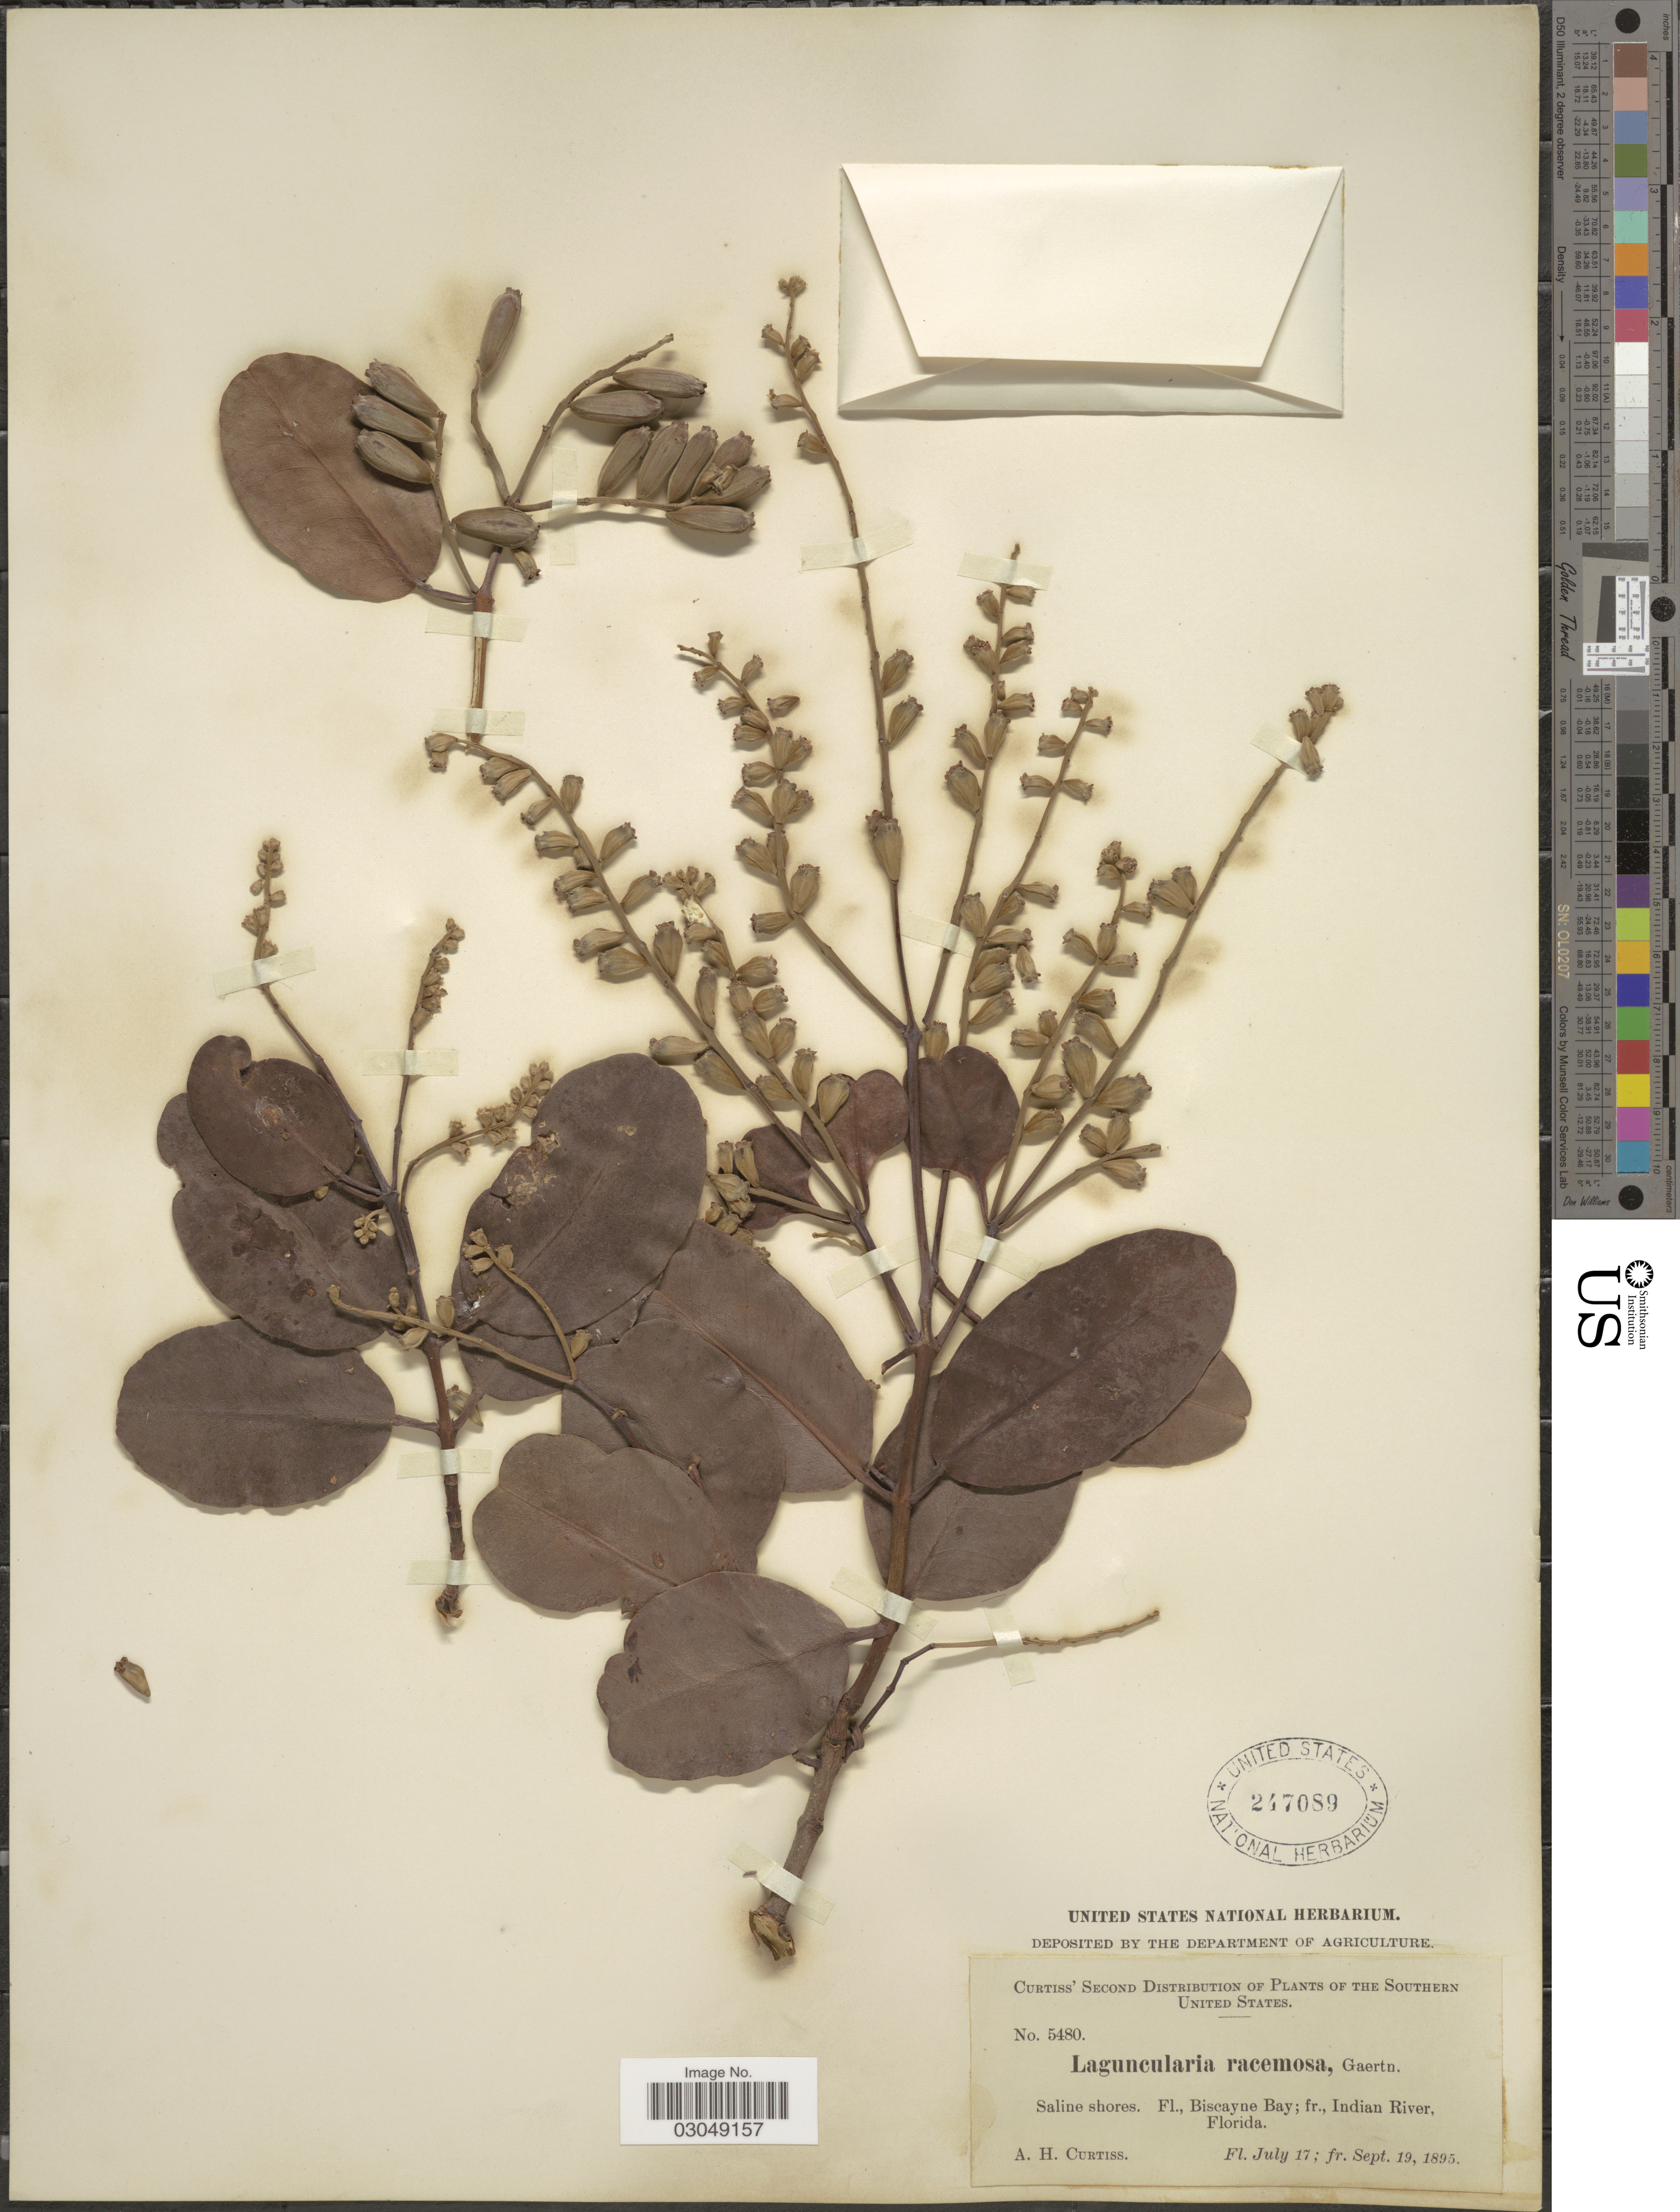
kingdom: Plantae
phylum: Tracheophyta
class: Magnoliopsida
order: Myrtales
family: Combretaceae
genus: Laguncularia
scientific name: Laguncularia racemosa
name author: (L.) C.F. Gaertn.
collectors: A. H. Curtiss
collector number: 5480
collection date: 1895-07-17/1895-09-19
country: United States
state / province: Florida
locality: Southern United States. Saline shores. Fl., Biscayne Bay; fr., Indian River.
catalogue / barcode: US 247089